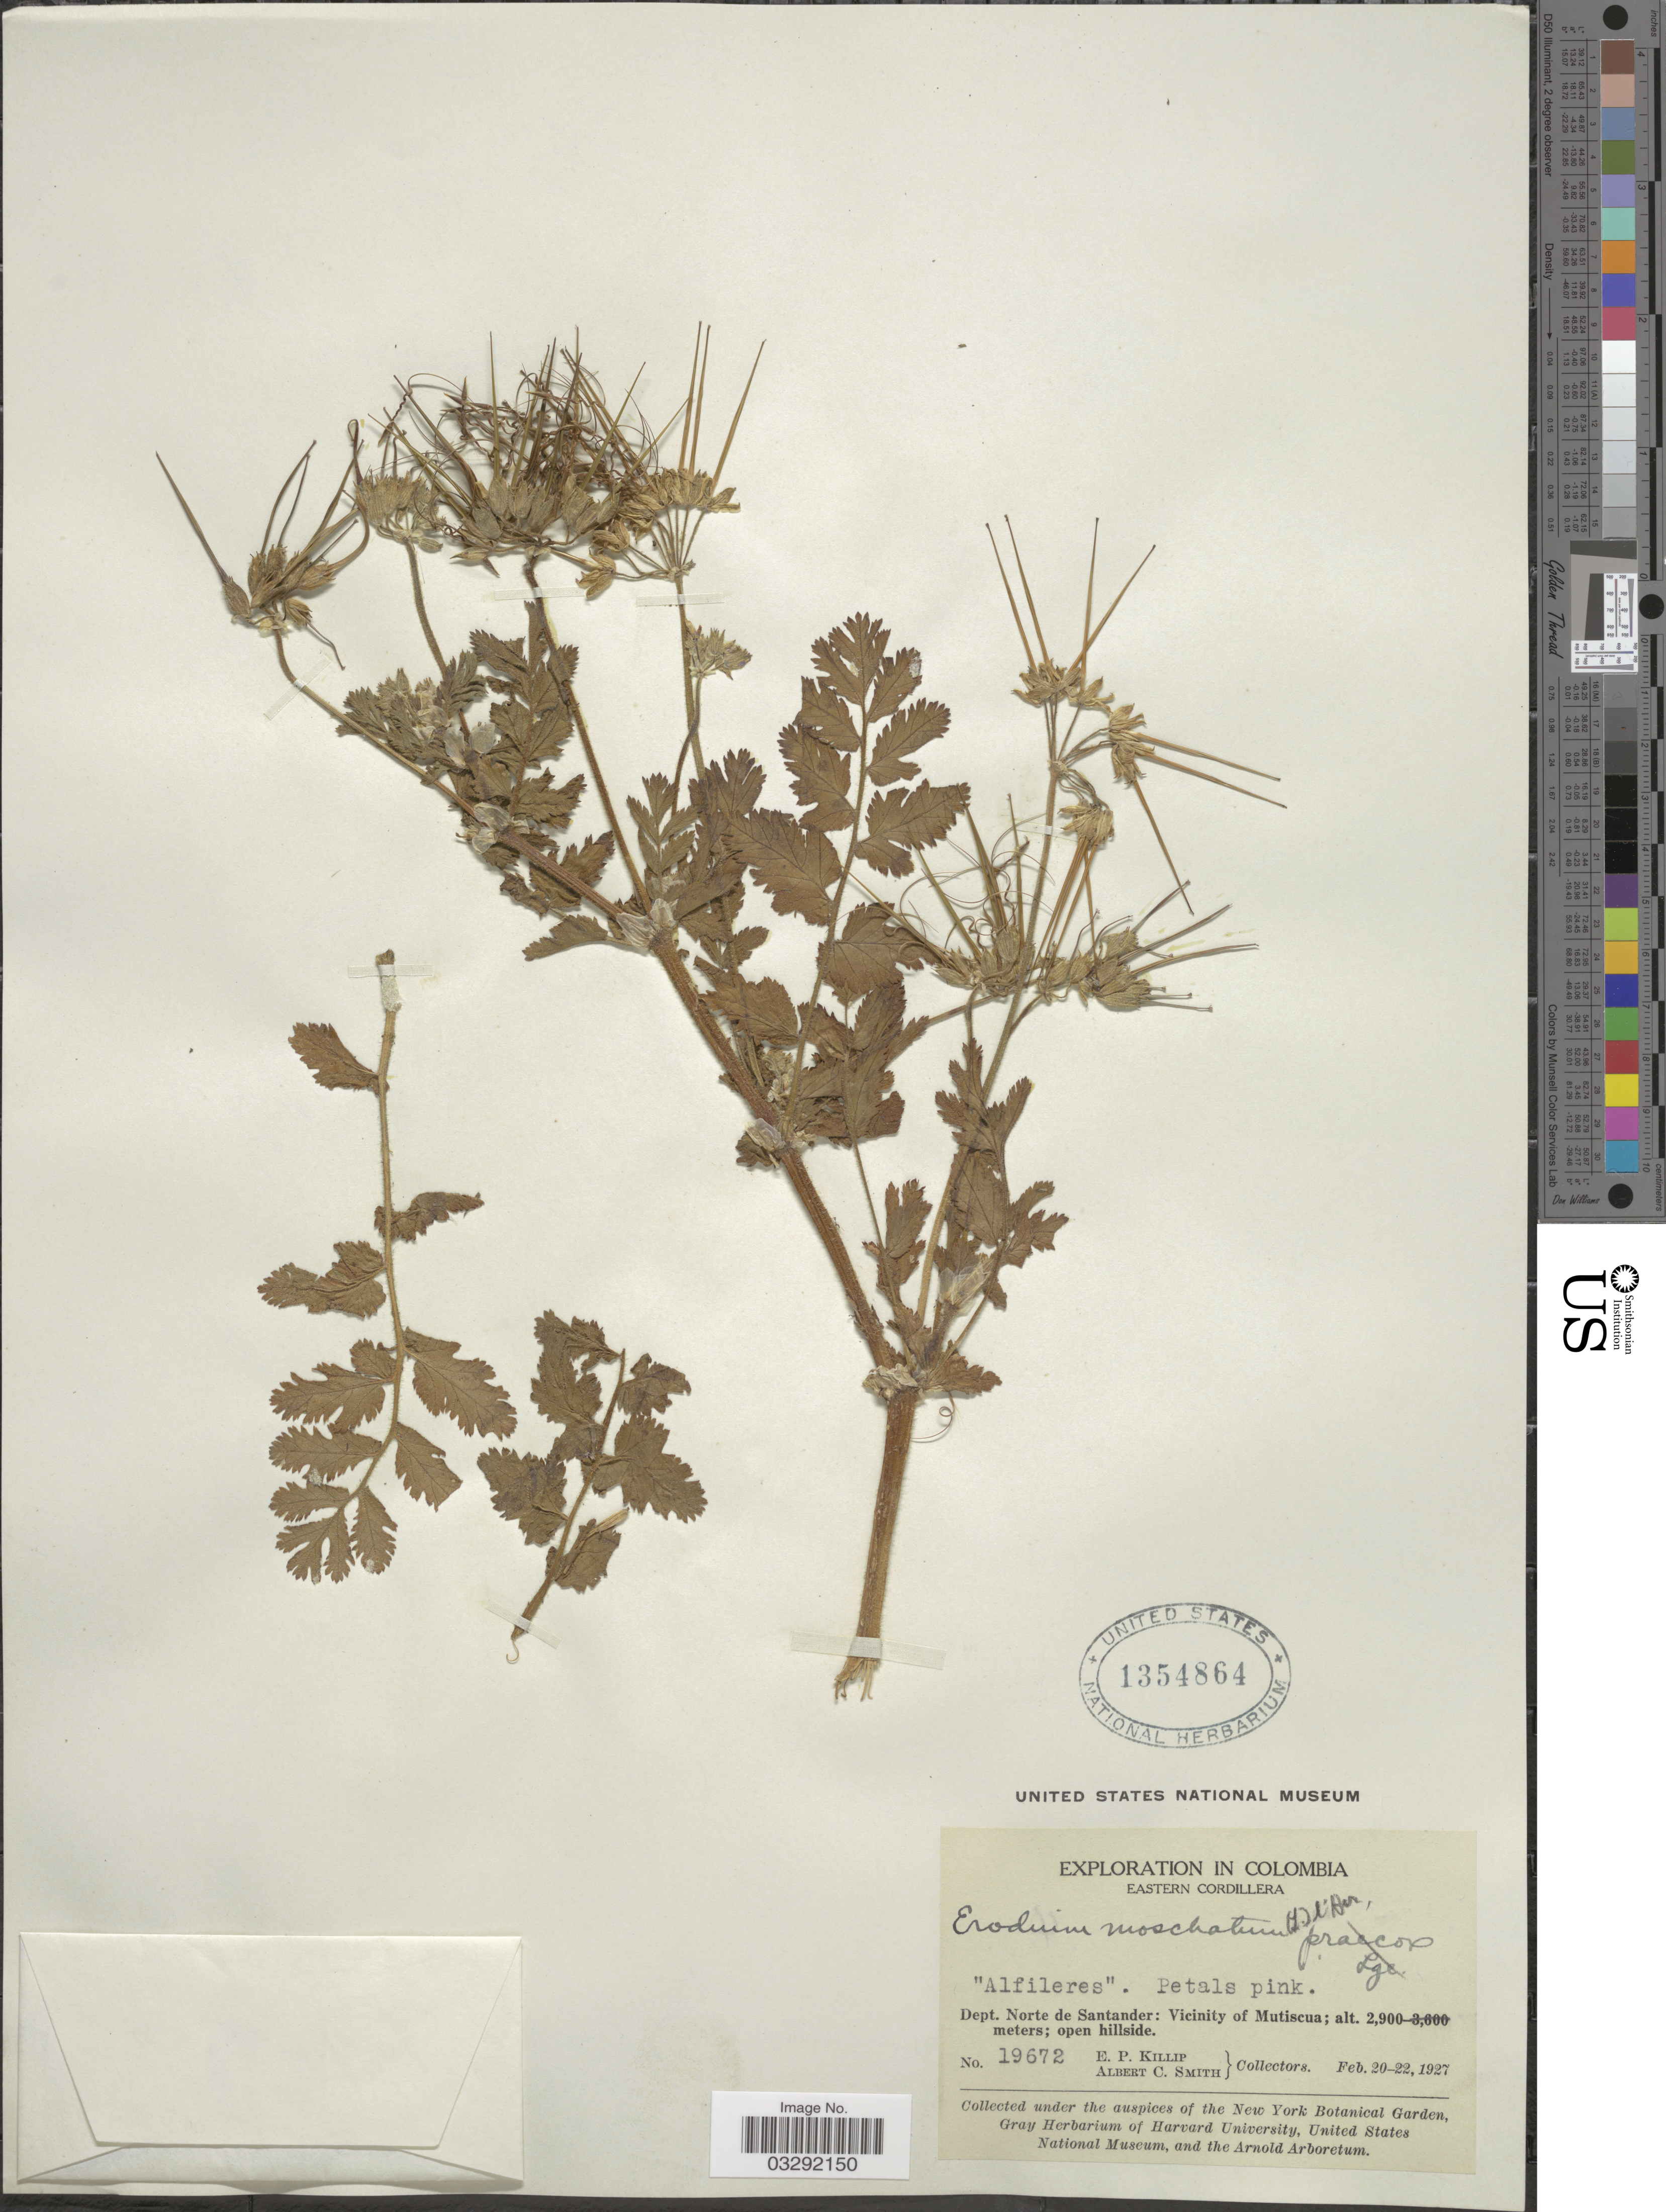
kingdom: Plantae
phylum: Tracheophyta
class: Magnoliopsida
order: Geraniales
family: Geraniaceae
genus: Erodium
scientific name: Erodium moschatum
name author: (L.) L'Hér. ex Aiton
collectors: E. P. Killip & A. C. Smith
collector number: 19672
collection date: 1927-02-20/1927-02-22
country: Colombia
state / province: Norte de Santander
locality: Eastern Cordillera. Dept. Norte de Santander: Vicinity of Mutiscua.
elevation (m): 2900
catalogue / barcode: US 1354864